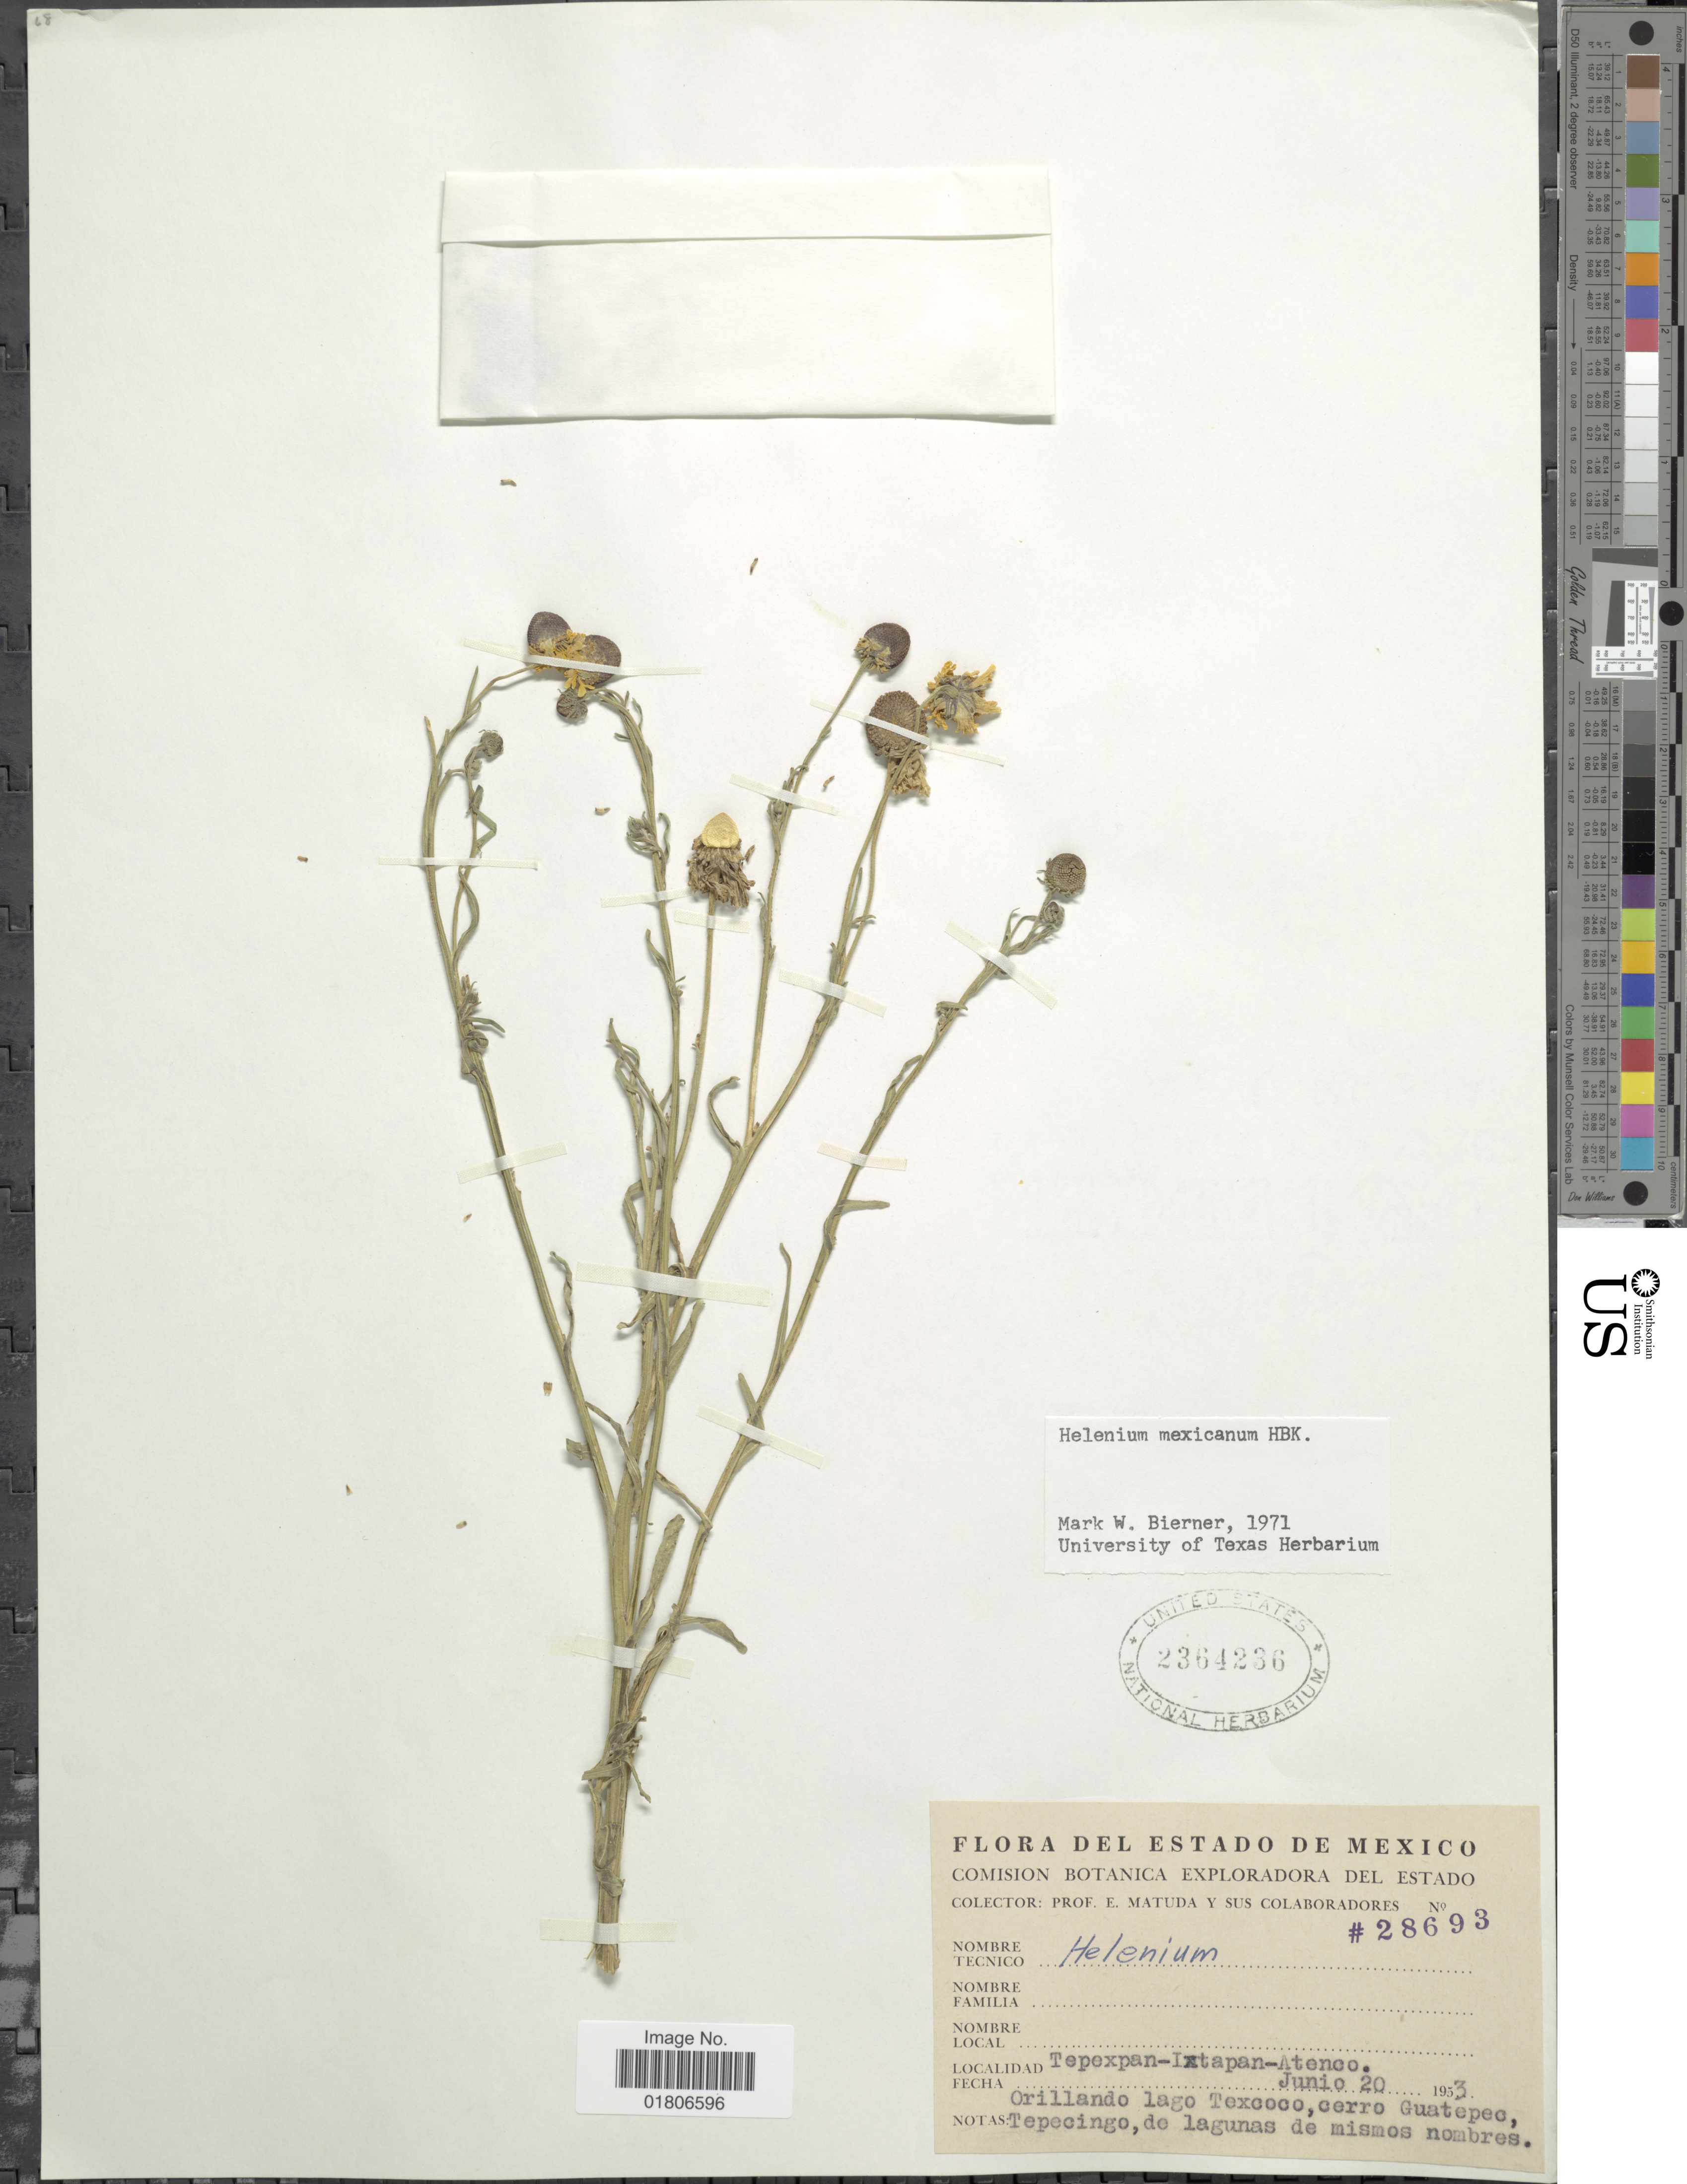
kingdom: Plantae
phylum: Tracheophyta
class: Magnoliopsida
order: Asterales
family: Asteraceae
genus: Helenium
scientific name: Helenium mexicanum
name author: Kunth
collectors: E. Matuda & et al.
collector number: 28693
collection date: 1953-06-20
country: Mexico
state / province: México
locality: Tepexpan-Ixtapan-Atenco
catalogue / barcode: US 2364236